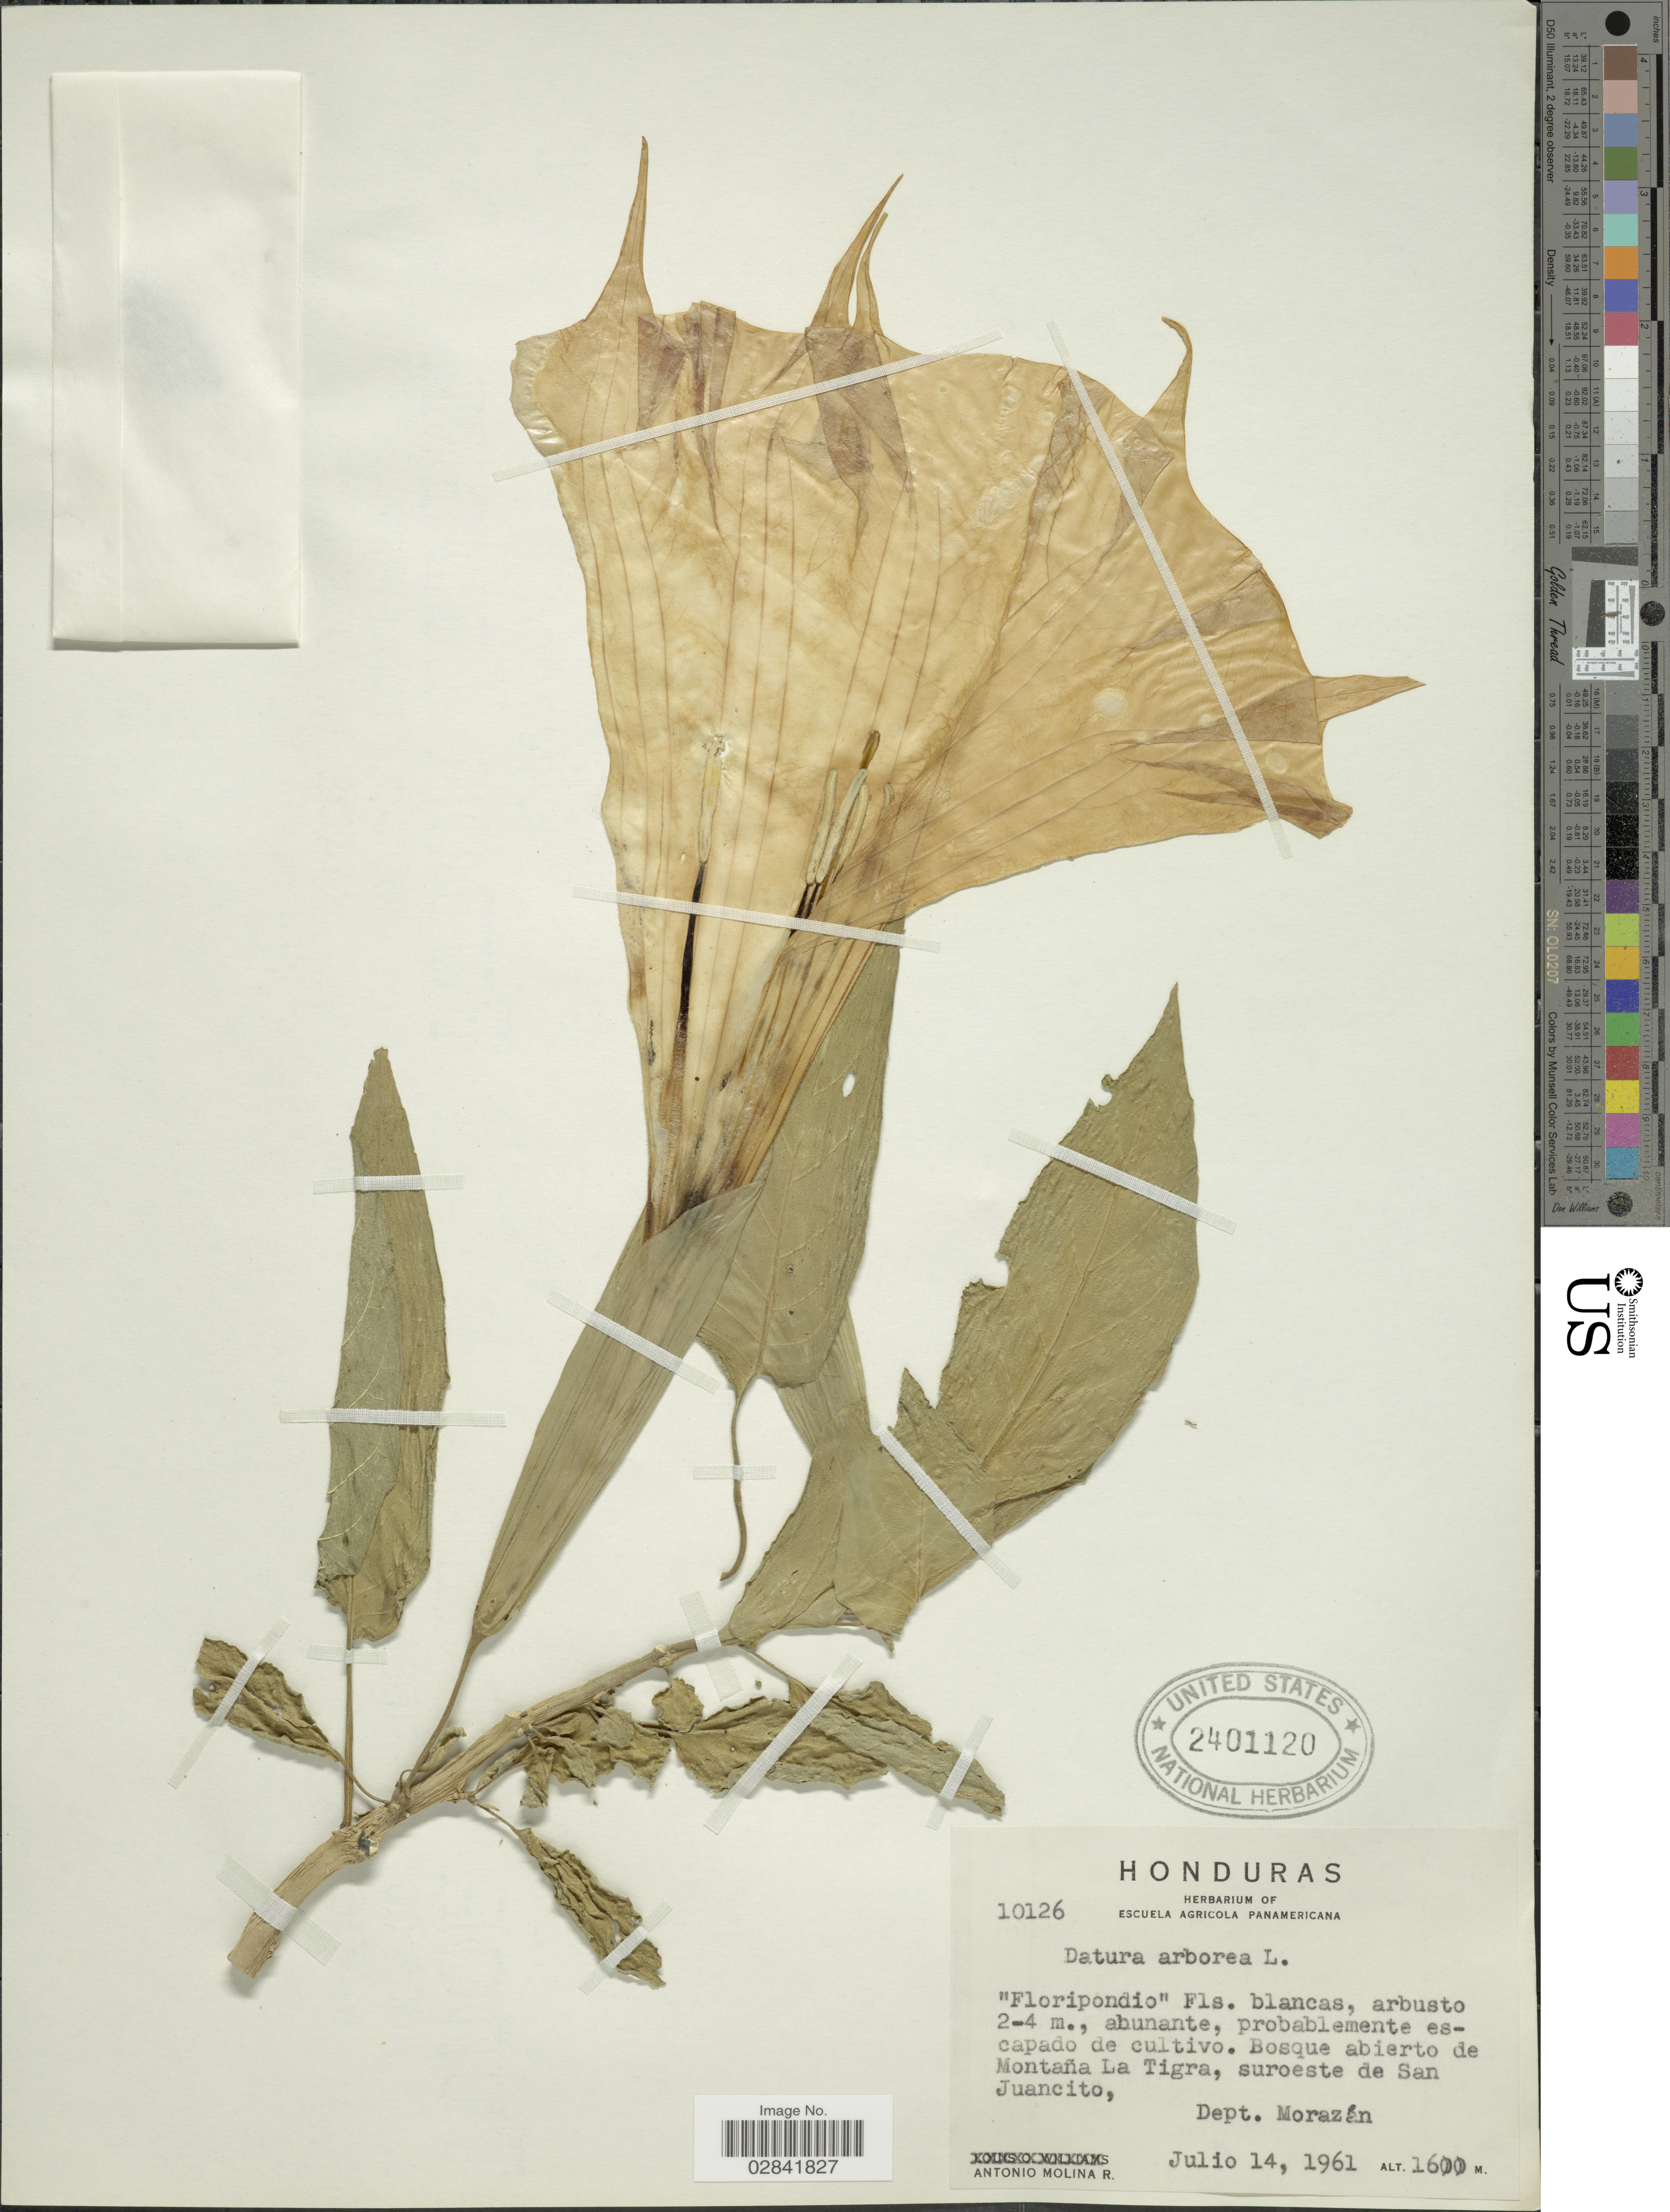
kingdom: Plantae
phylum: Tracheophyta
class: Magnoliopsida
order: Solanales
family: Solanaceae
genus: Brugmansia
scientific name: Brugmansia x candida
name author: Pers.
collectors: A. Molina R.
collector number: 10126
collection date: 1961-07-14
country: Honduras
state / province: Fco. Morazán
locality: Bosque abierto de Montaña La Tigra, suroeste de San Juancito, Dept. Morazán.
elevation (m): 1600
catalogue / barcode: US 2401120